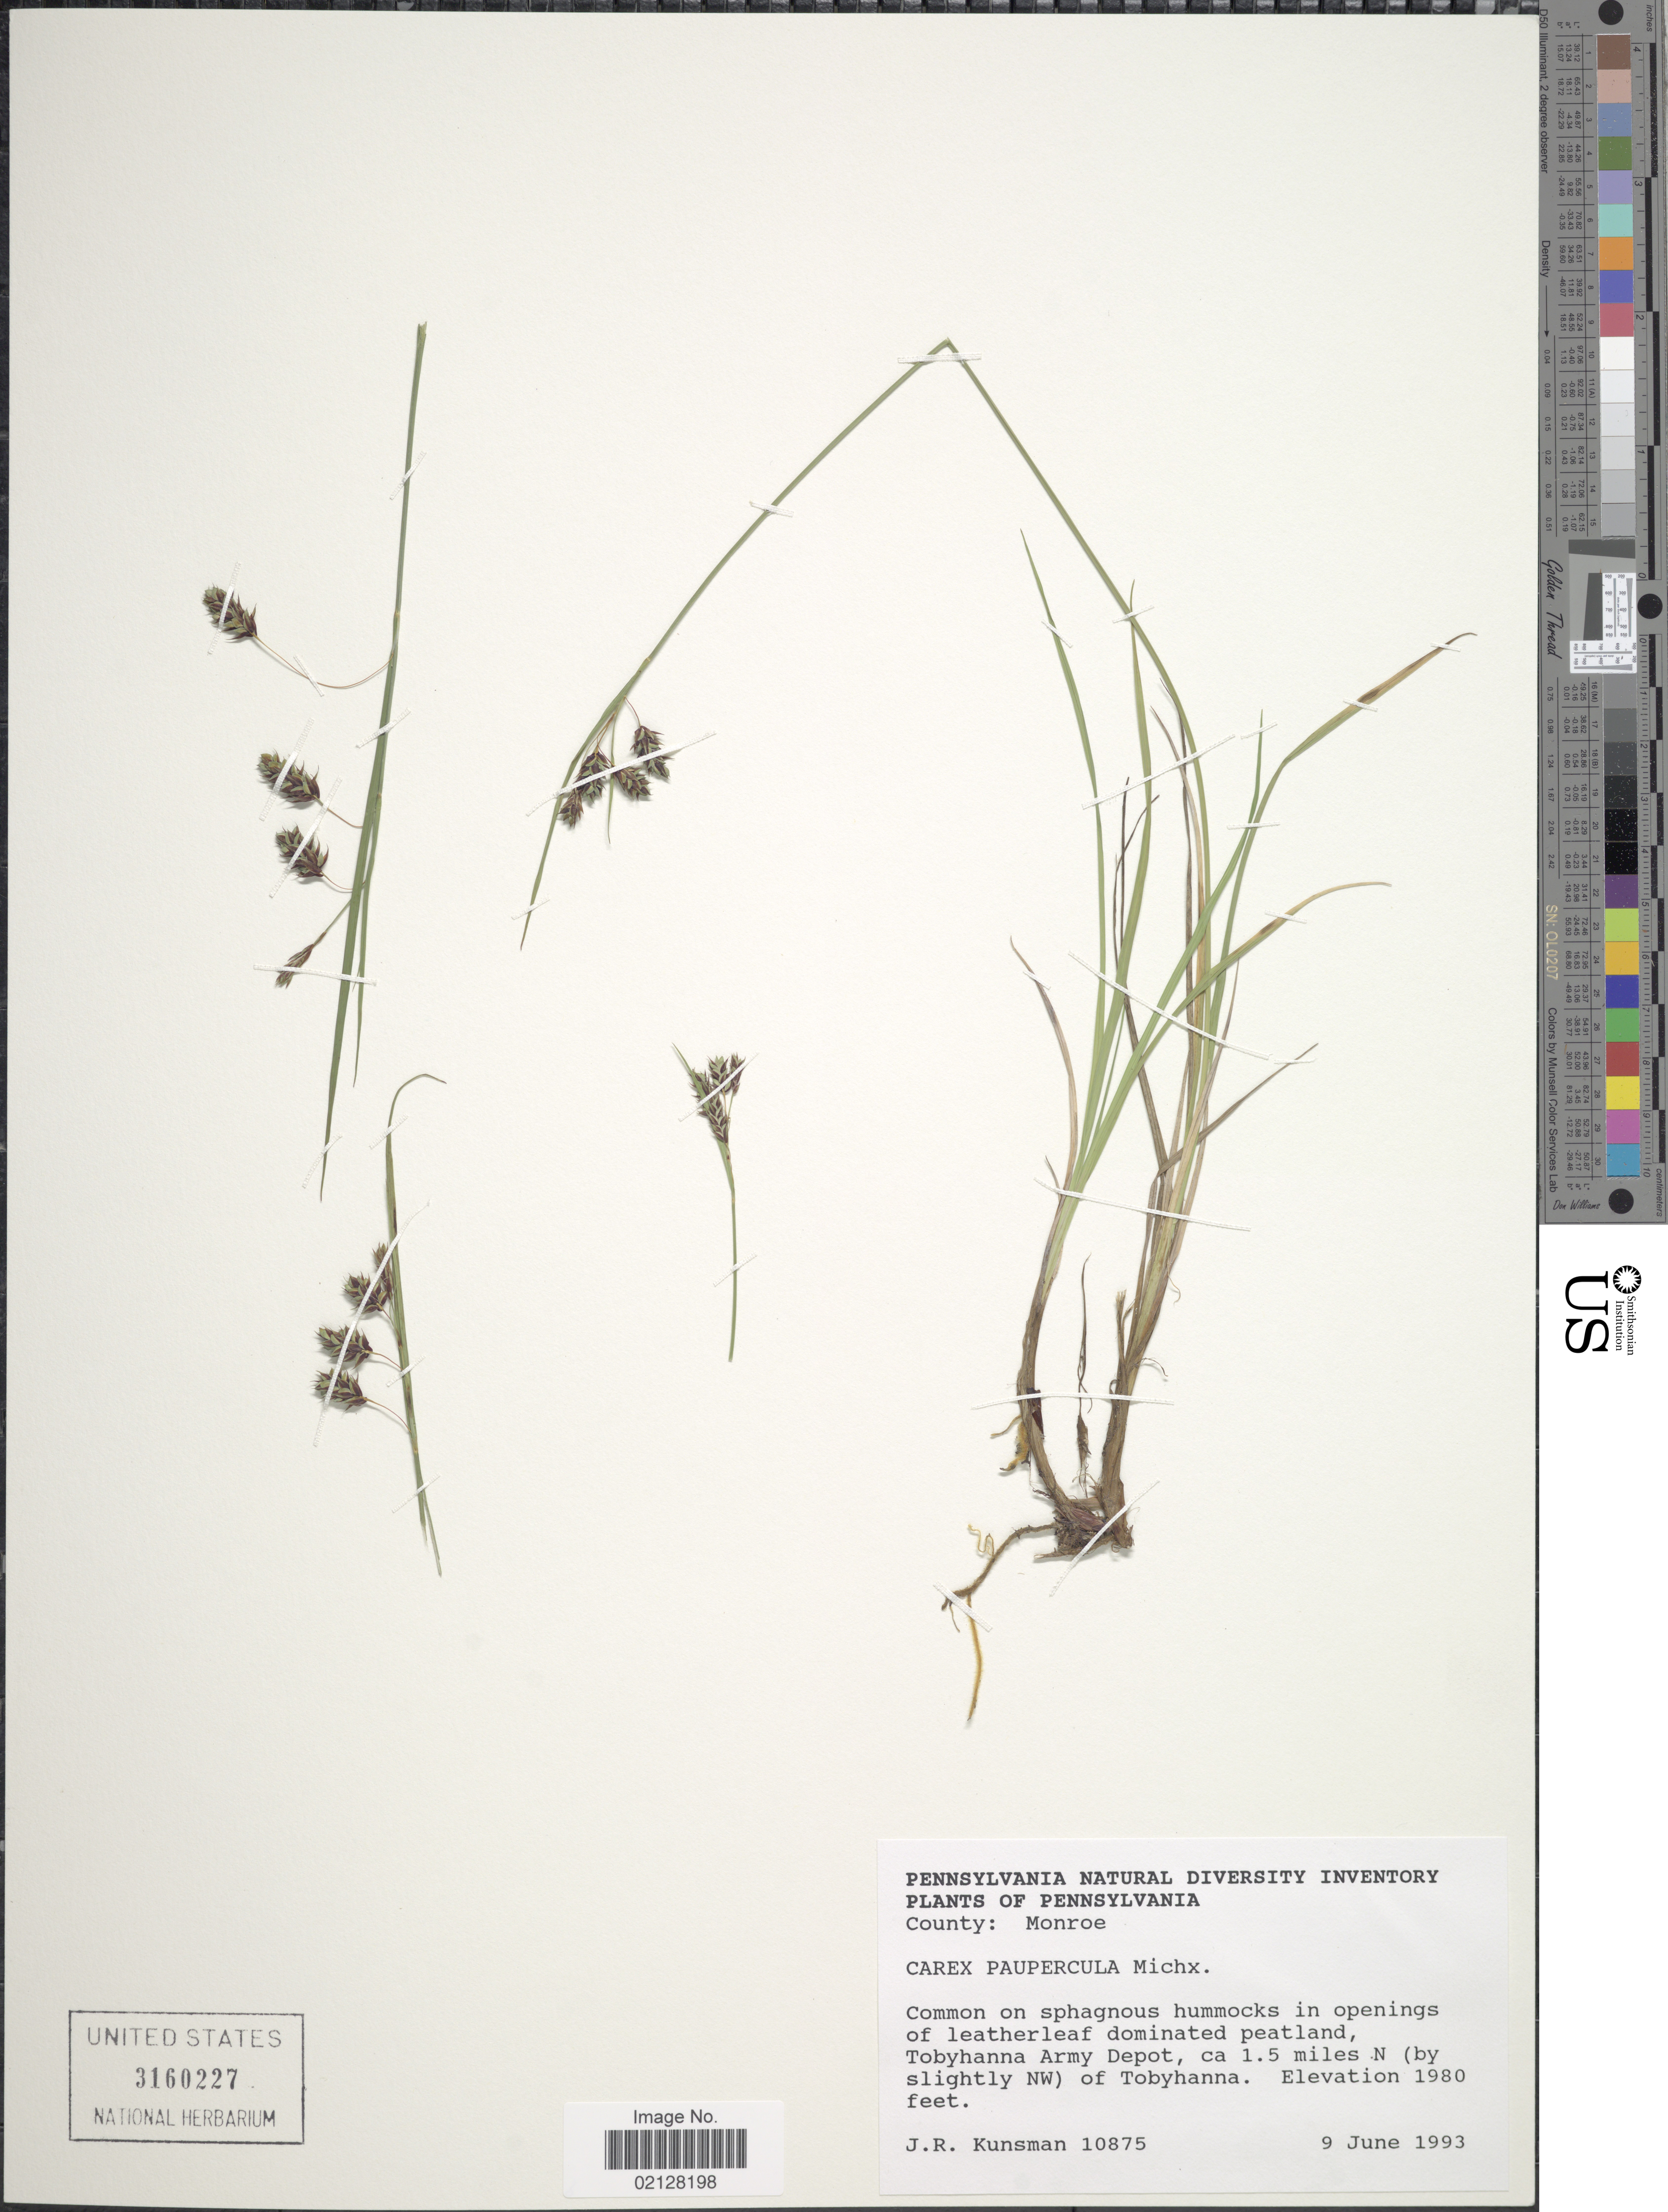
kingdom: Plantae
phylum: Tracheophyta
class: Liliopsida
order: Poales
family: Cyperaceae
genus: Carex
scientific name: Carex magellanica subsp. irrigua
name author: (Wahlenb.) Hiitonen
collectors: J. Kunsman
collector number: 10875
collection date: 1993-06-09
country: United States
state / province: Pennsylvania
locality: Tobyhanna Army Depot, ca. 1.5 miles N (By slightly NW) of Tobyhanna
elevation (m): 604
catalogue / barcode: US 3160227